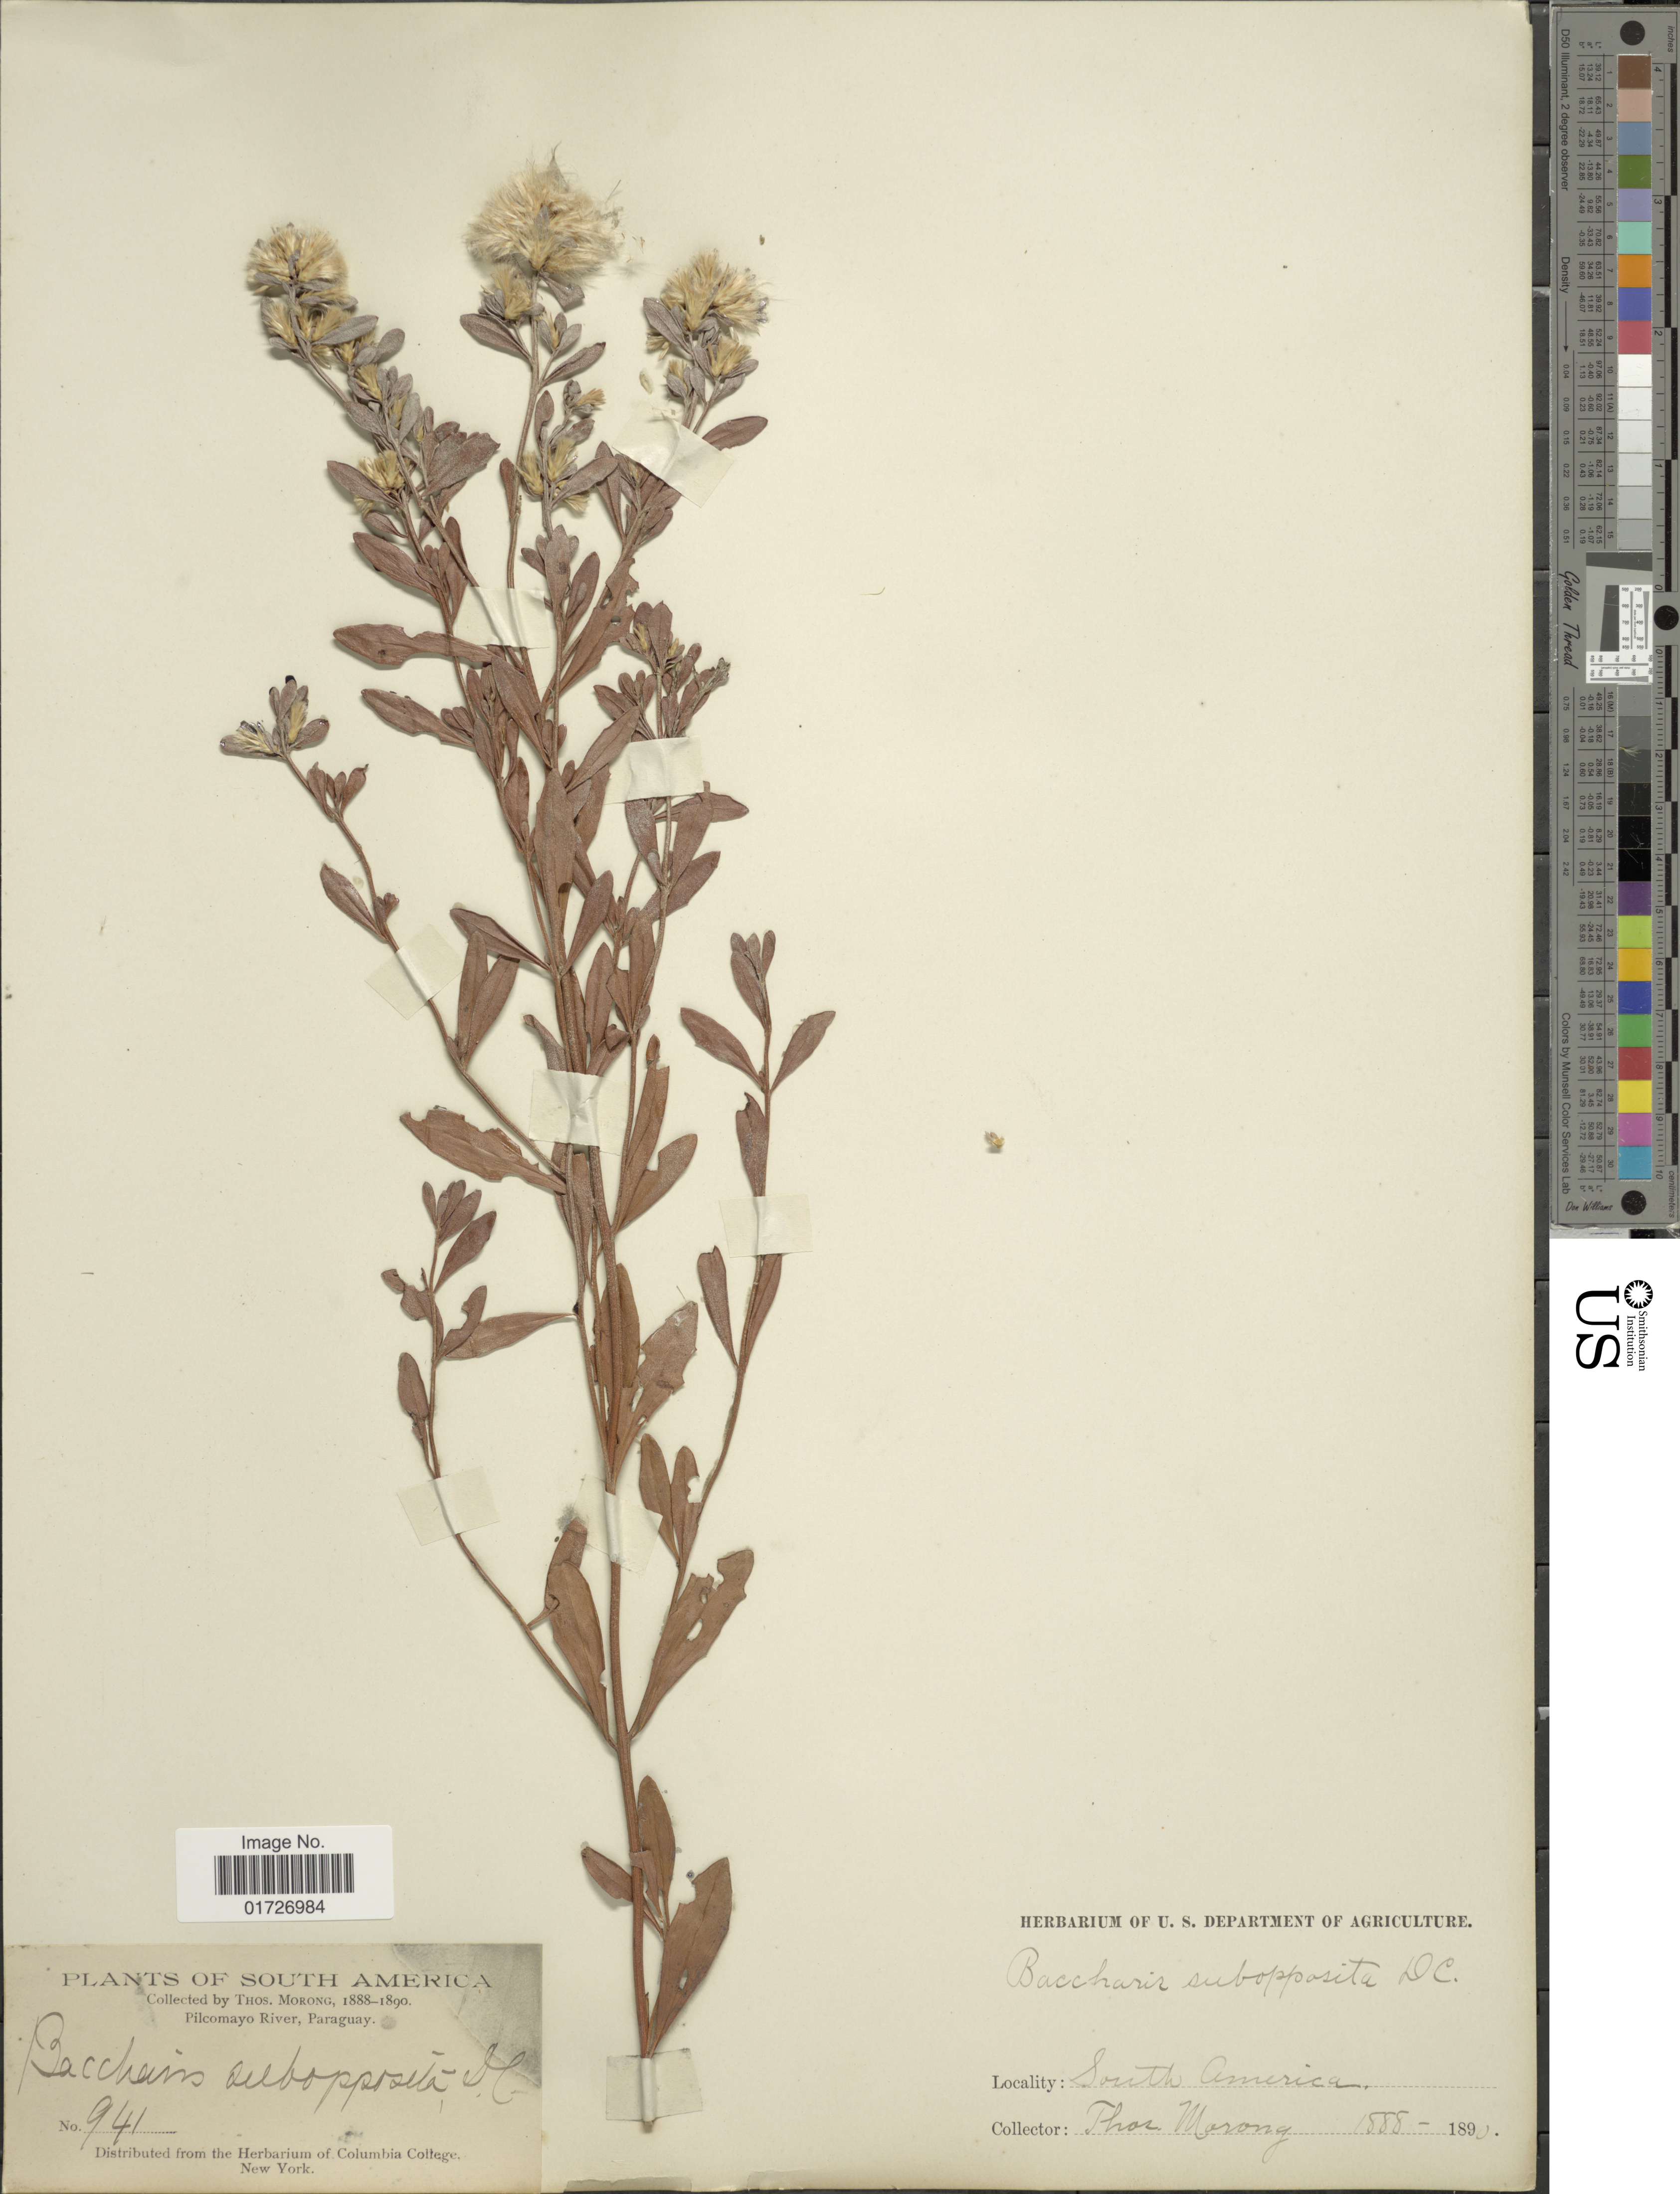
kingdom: Plantae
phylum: Tracheophyta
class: Magnoliopsida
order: Asterales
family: Asteraceae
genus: Baccharis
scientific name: Baccharis sp.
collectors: ex herb. T. Morong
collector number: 941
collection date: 1888/1890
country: Paraguay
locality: Pilcomayo River, South America, Paraguay.